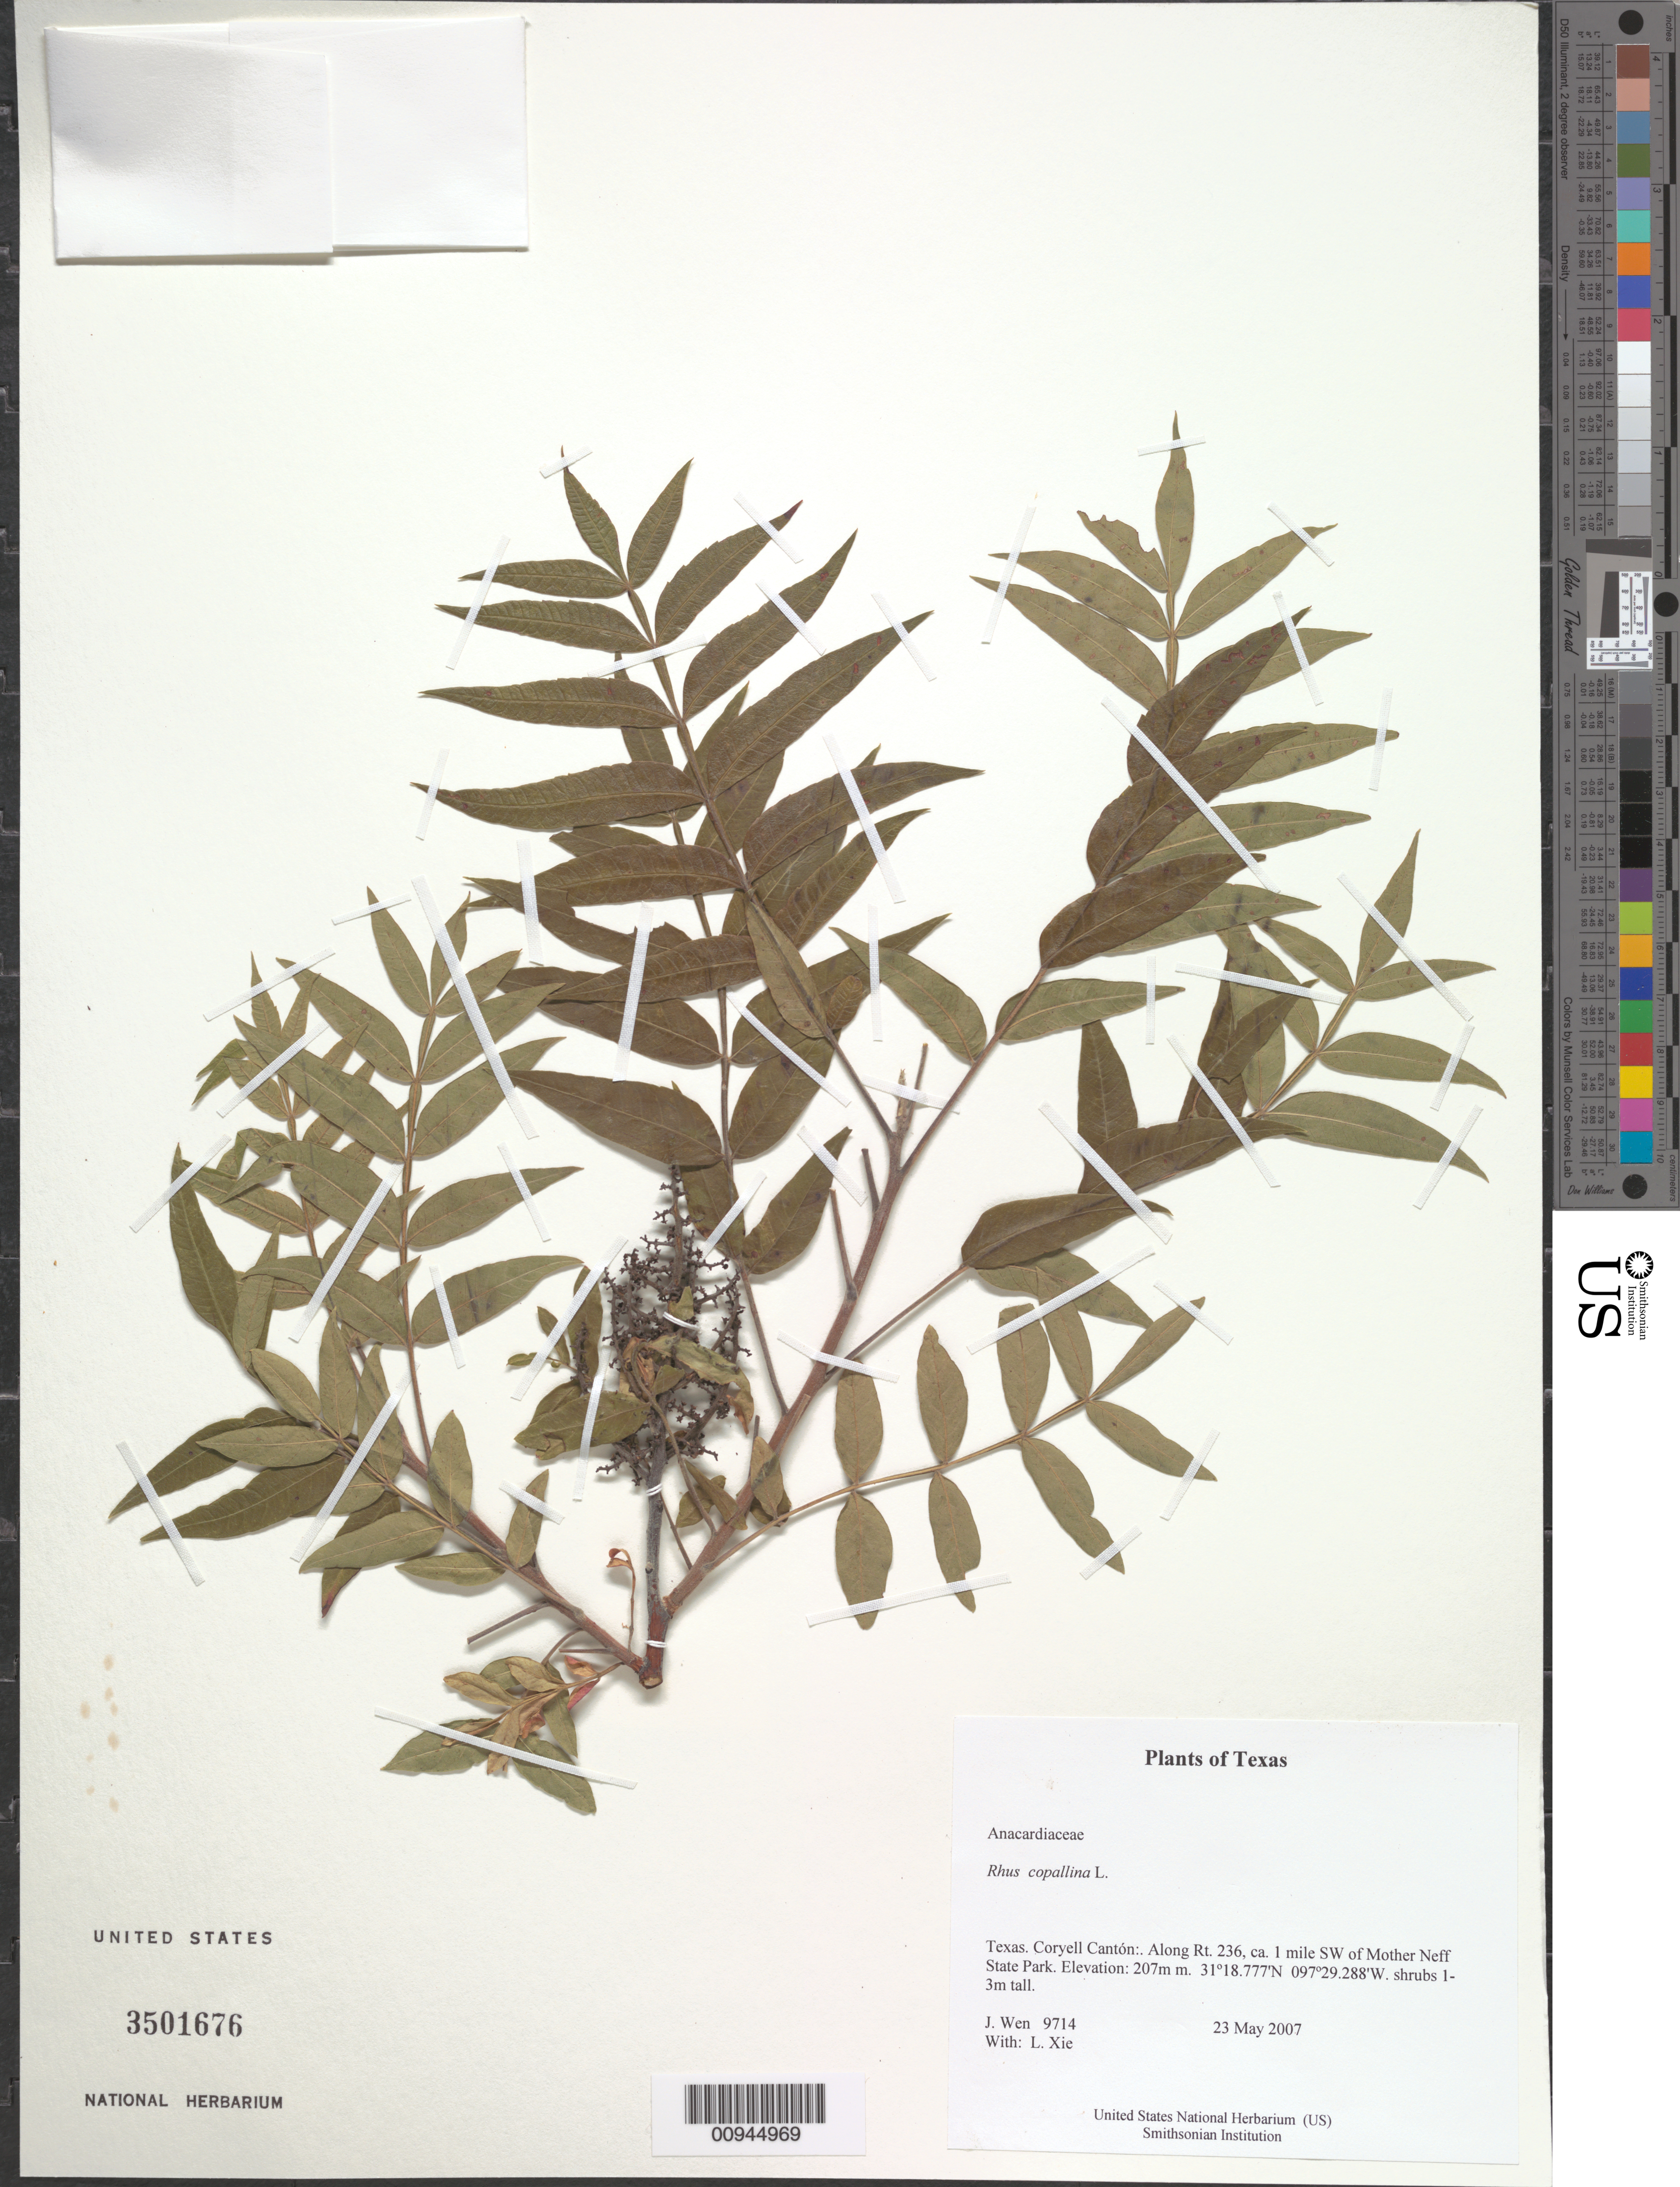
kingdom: Plantae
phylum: Tracheophyta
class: Magnoliopsida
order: Sapindales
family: Anacardiaceae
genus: Rhus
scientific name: Rhus copallinum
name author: L.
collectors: J. Wen & L. Xie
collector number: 9714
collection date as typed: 23 May 2007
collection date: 2007-05-23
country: United States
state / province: Texas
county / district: Coryell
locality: Along Rt. 236, ca. 1 mile SW of Mother Neff State Park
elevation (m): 207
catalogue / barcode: US 3501676